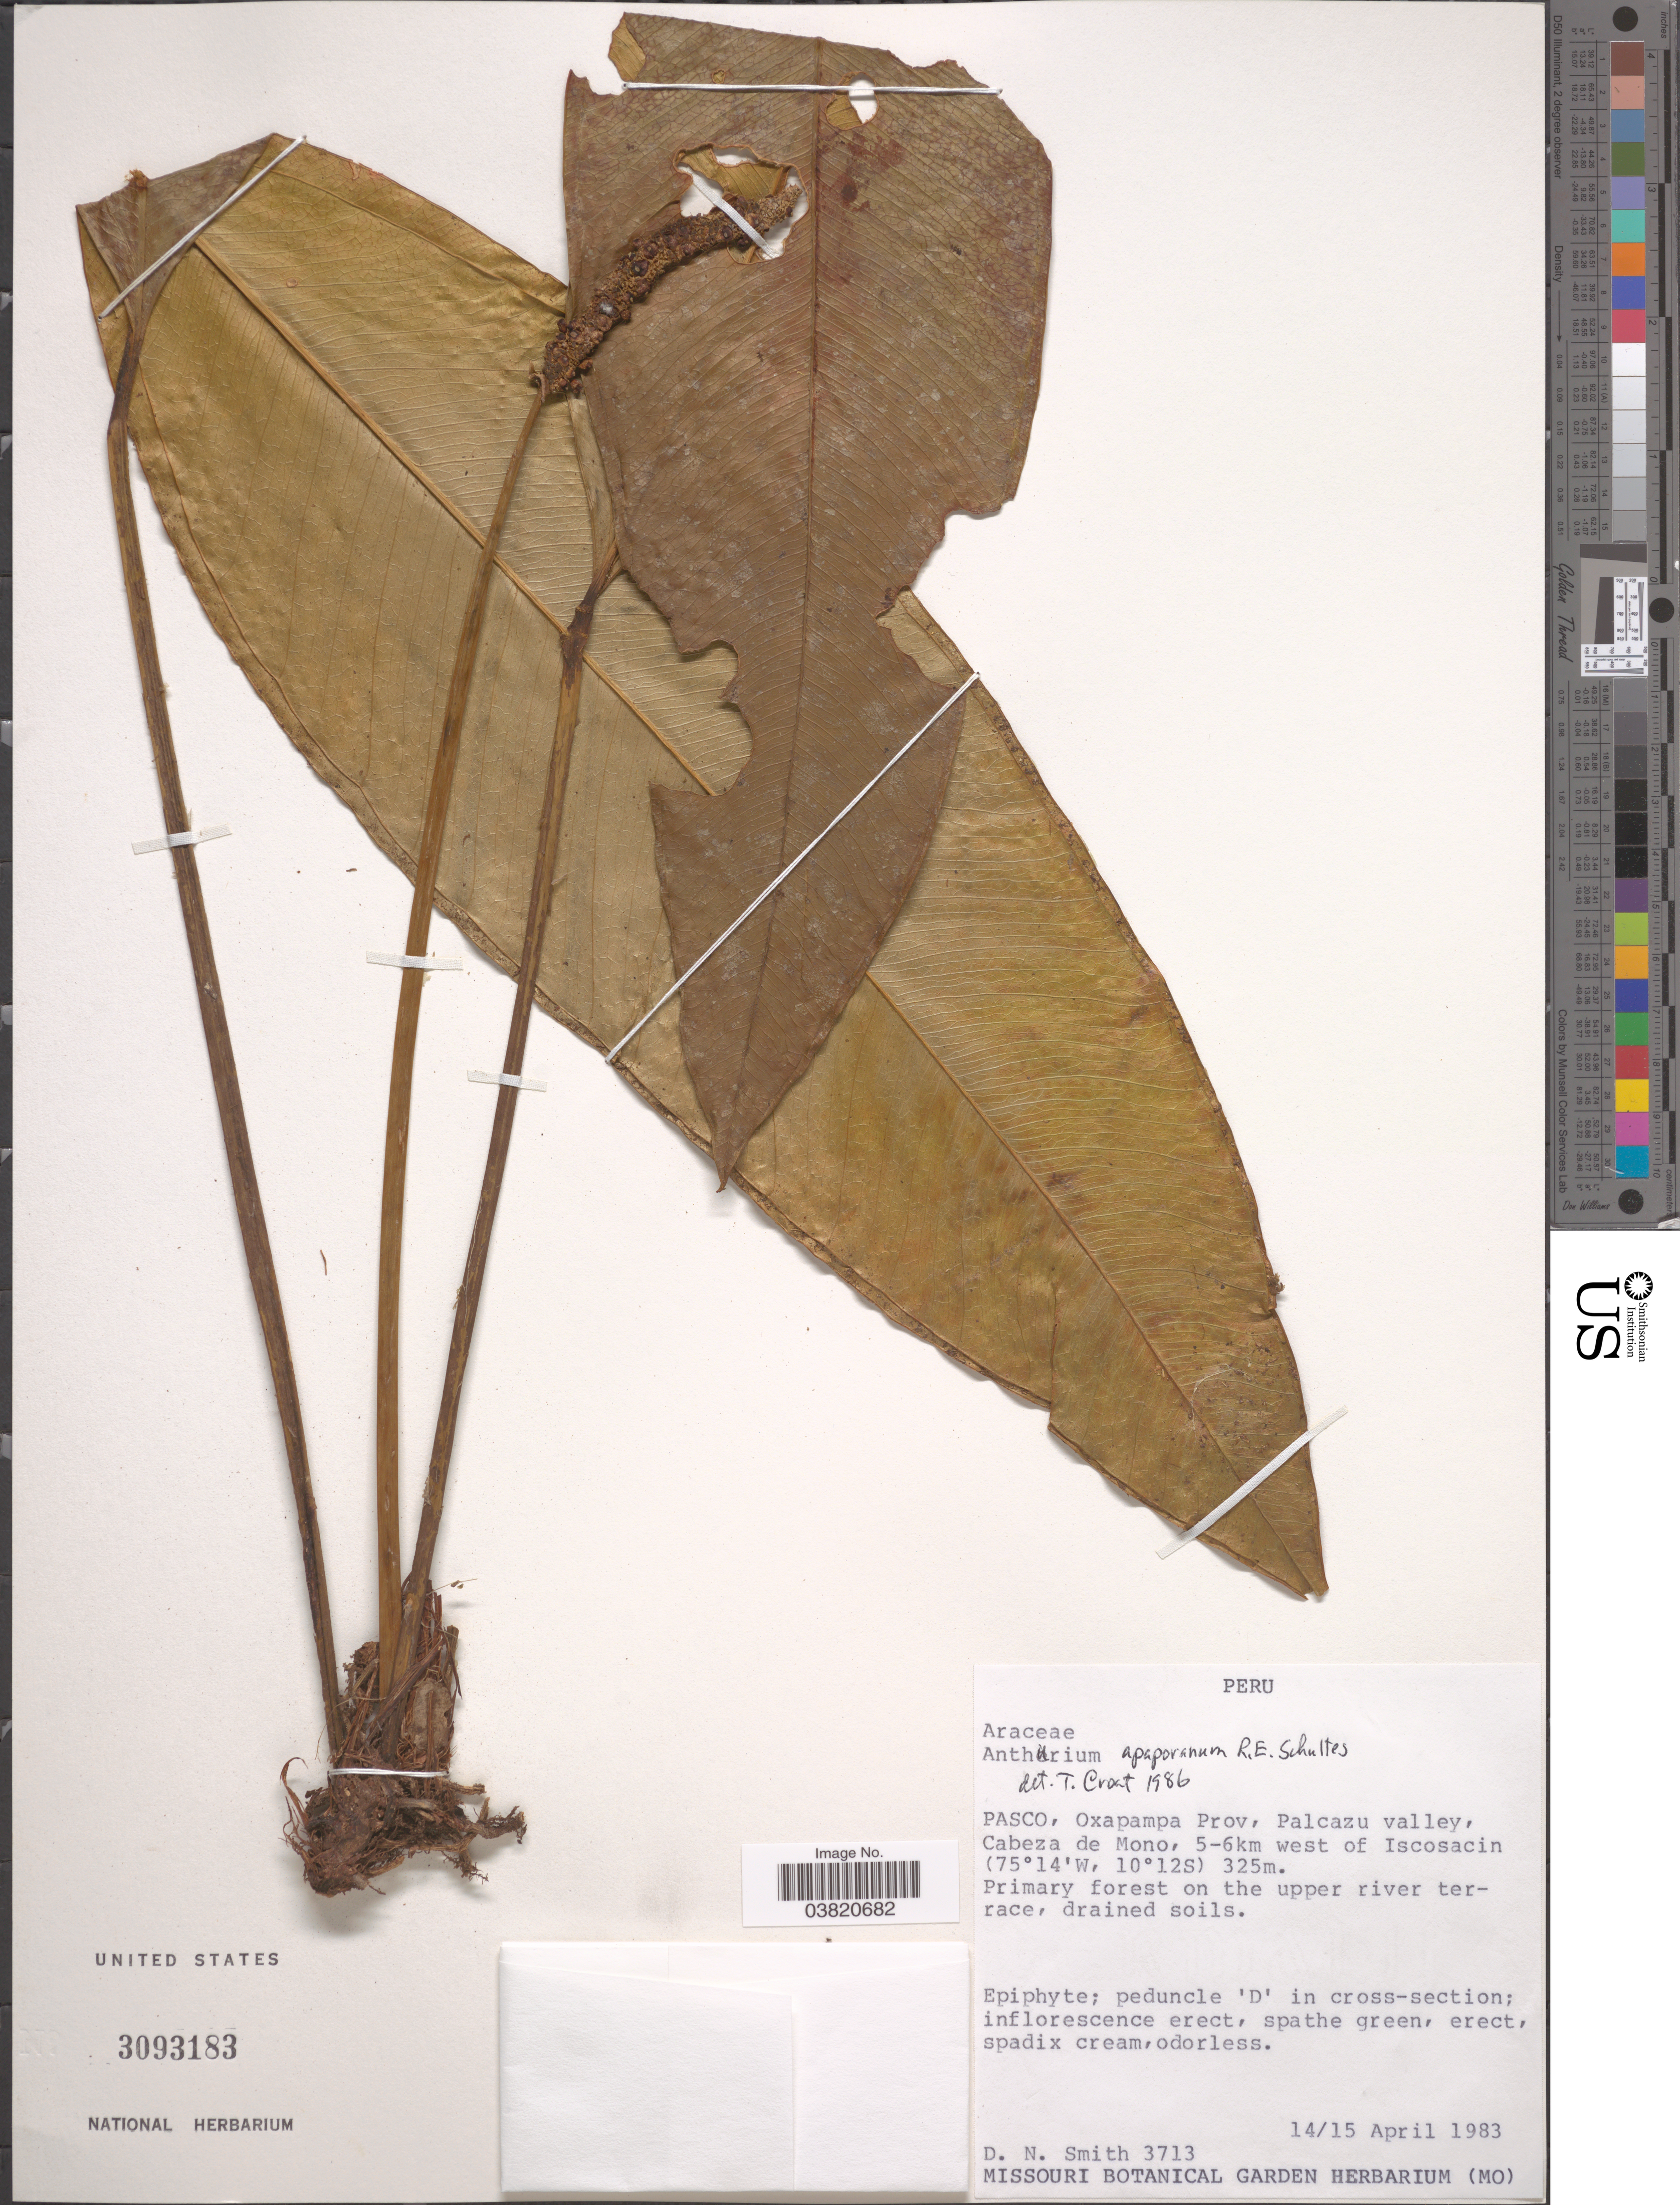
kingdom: Plantae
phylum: Tracheophyta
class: Liliopsida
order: Alismatales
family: Araceae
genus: Anthurium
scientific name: Anthurium apaporanum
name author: R.E. Schult.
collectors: D. Smith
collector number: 3713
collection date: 1983-04-14/1983-04-15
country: Peru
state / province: Pasco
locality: Oxapampa Prov, Palcazu valley, Cabeza de Mono, 5-6km west of Iscosacin.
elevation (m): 325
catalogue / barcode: US 3093183